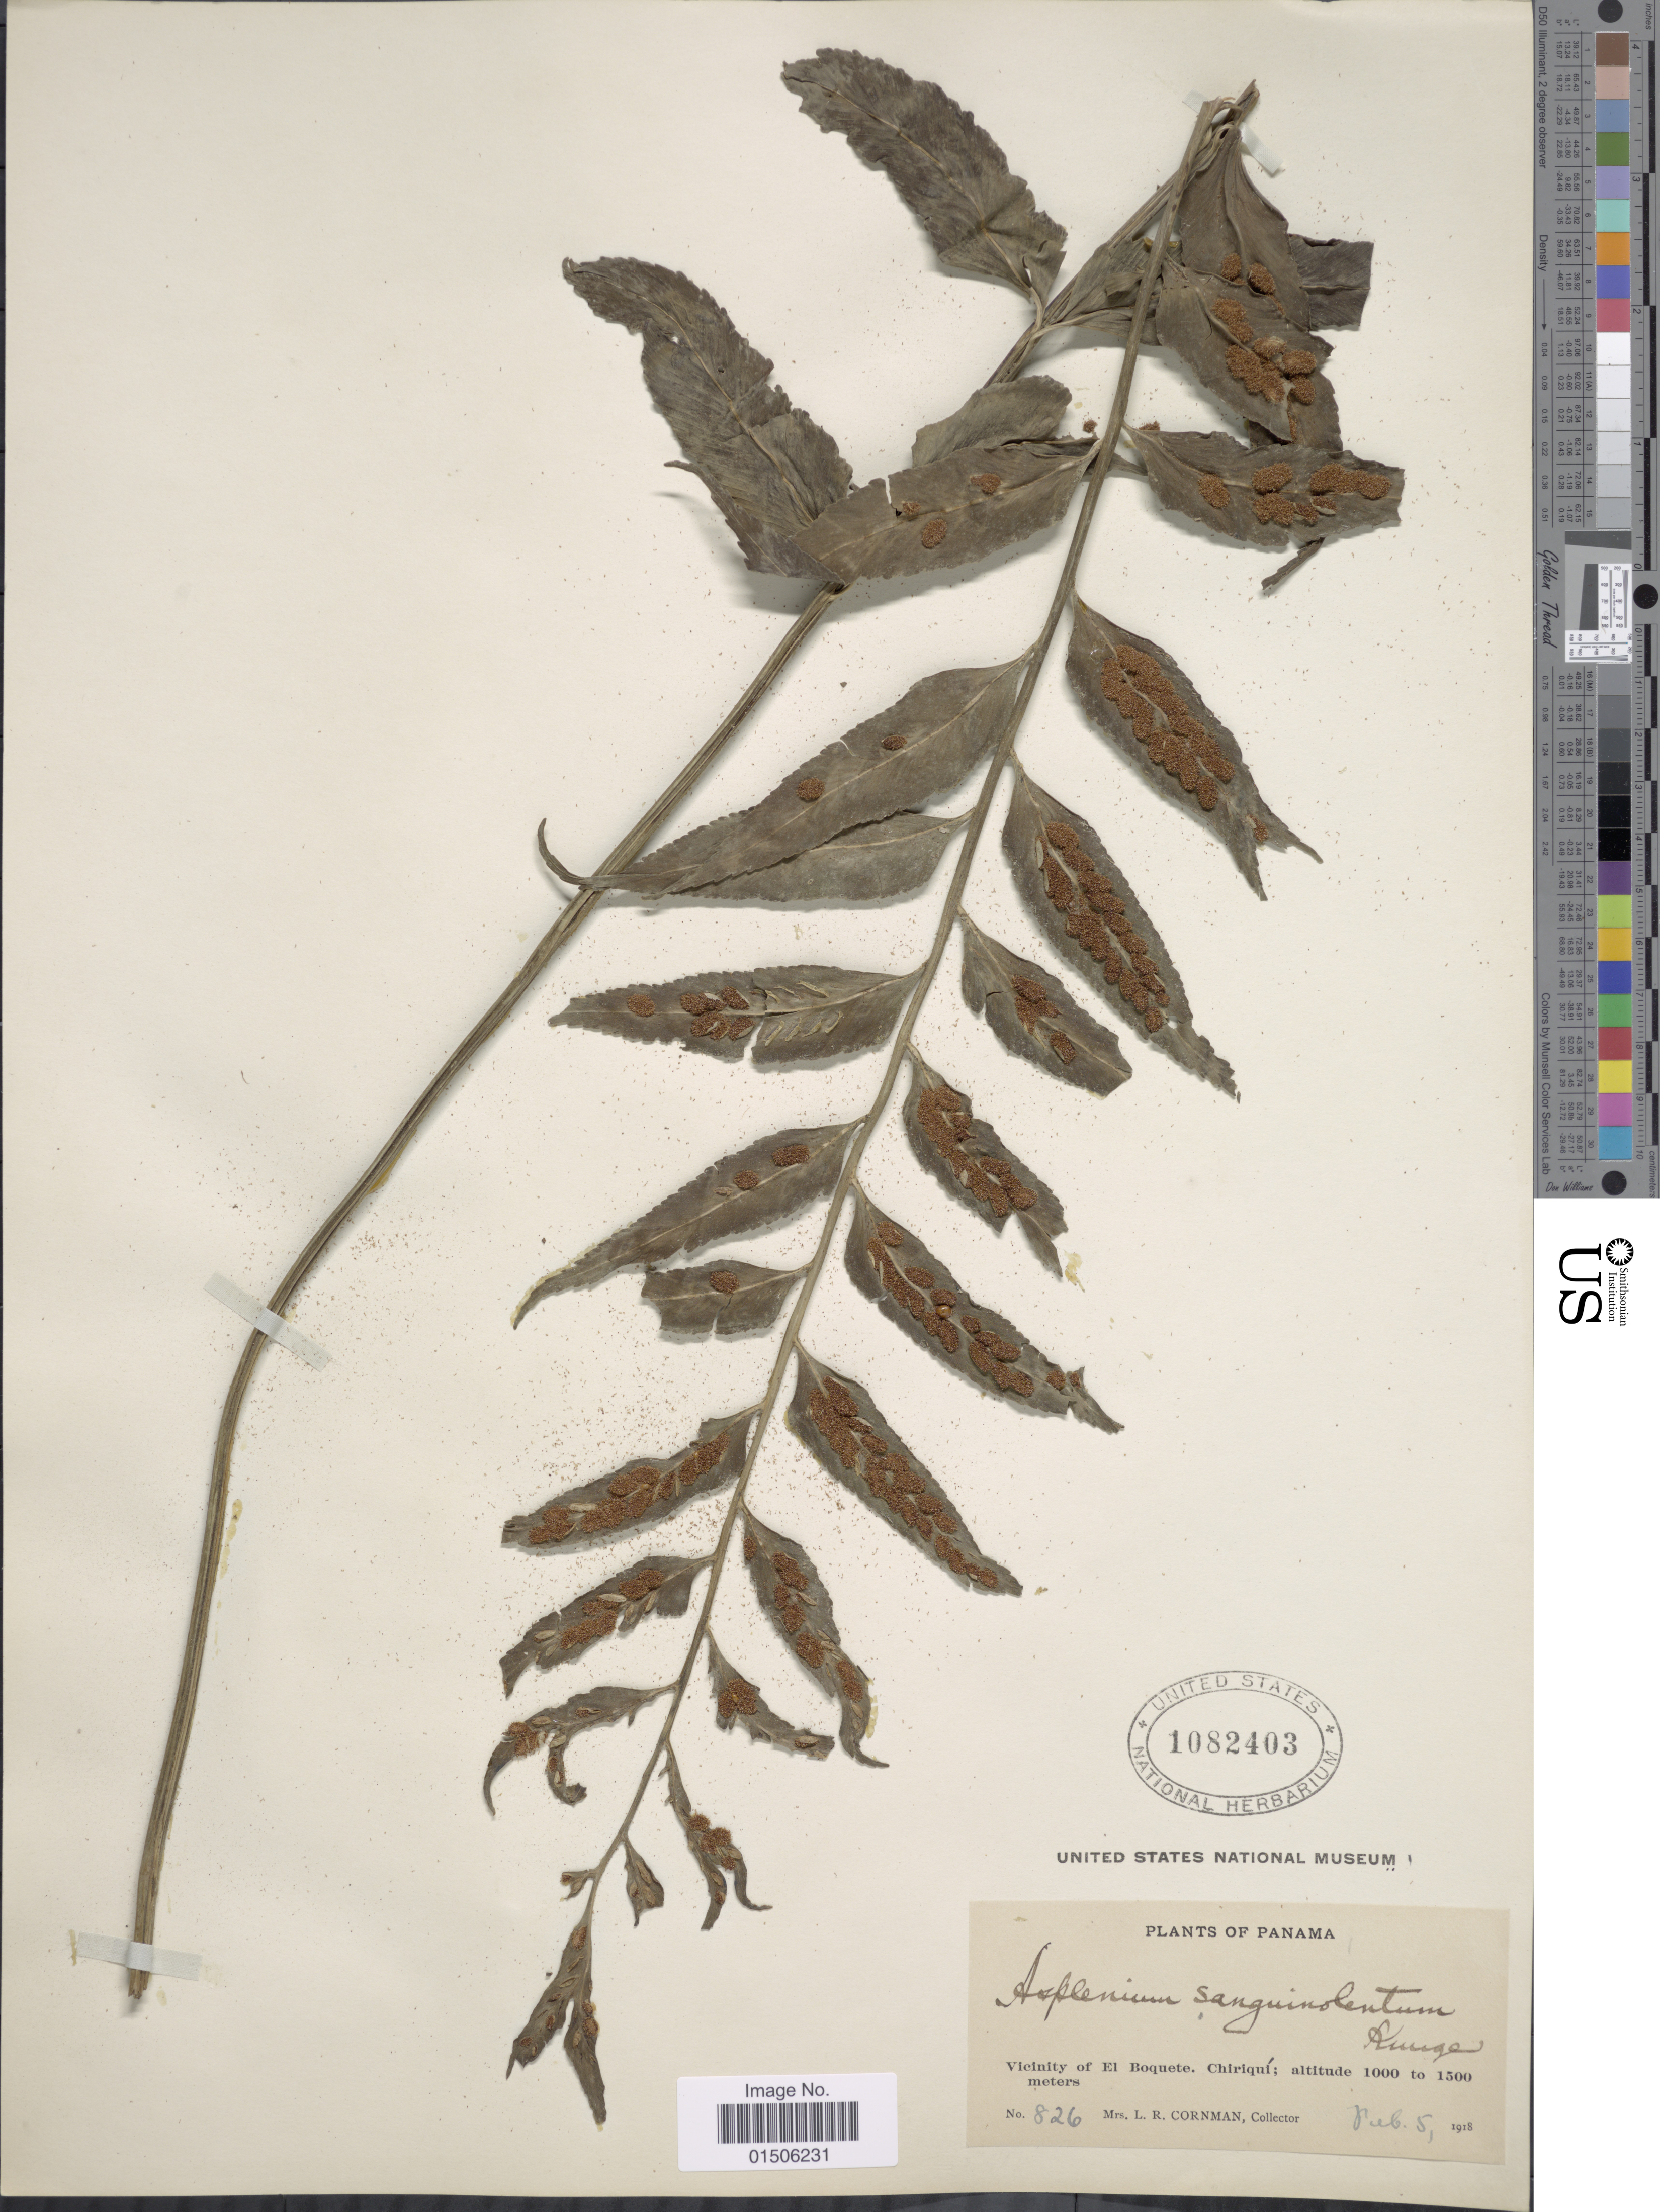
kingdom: Plantae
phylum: Tracheophyta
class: Polypodiopsida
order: Polypodiales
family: Aspleniaceae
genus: Asplenium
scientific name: Asplenium feei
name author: Kunze ex Fée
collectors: L. Cornman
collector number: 826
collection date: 1918-02-05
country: Panama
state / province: Chiriqui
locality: Vicinity of EL Boquete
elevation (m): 1000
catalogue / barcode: US 1082403